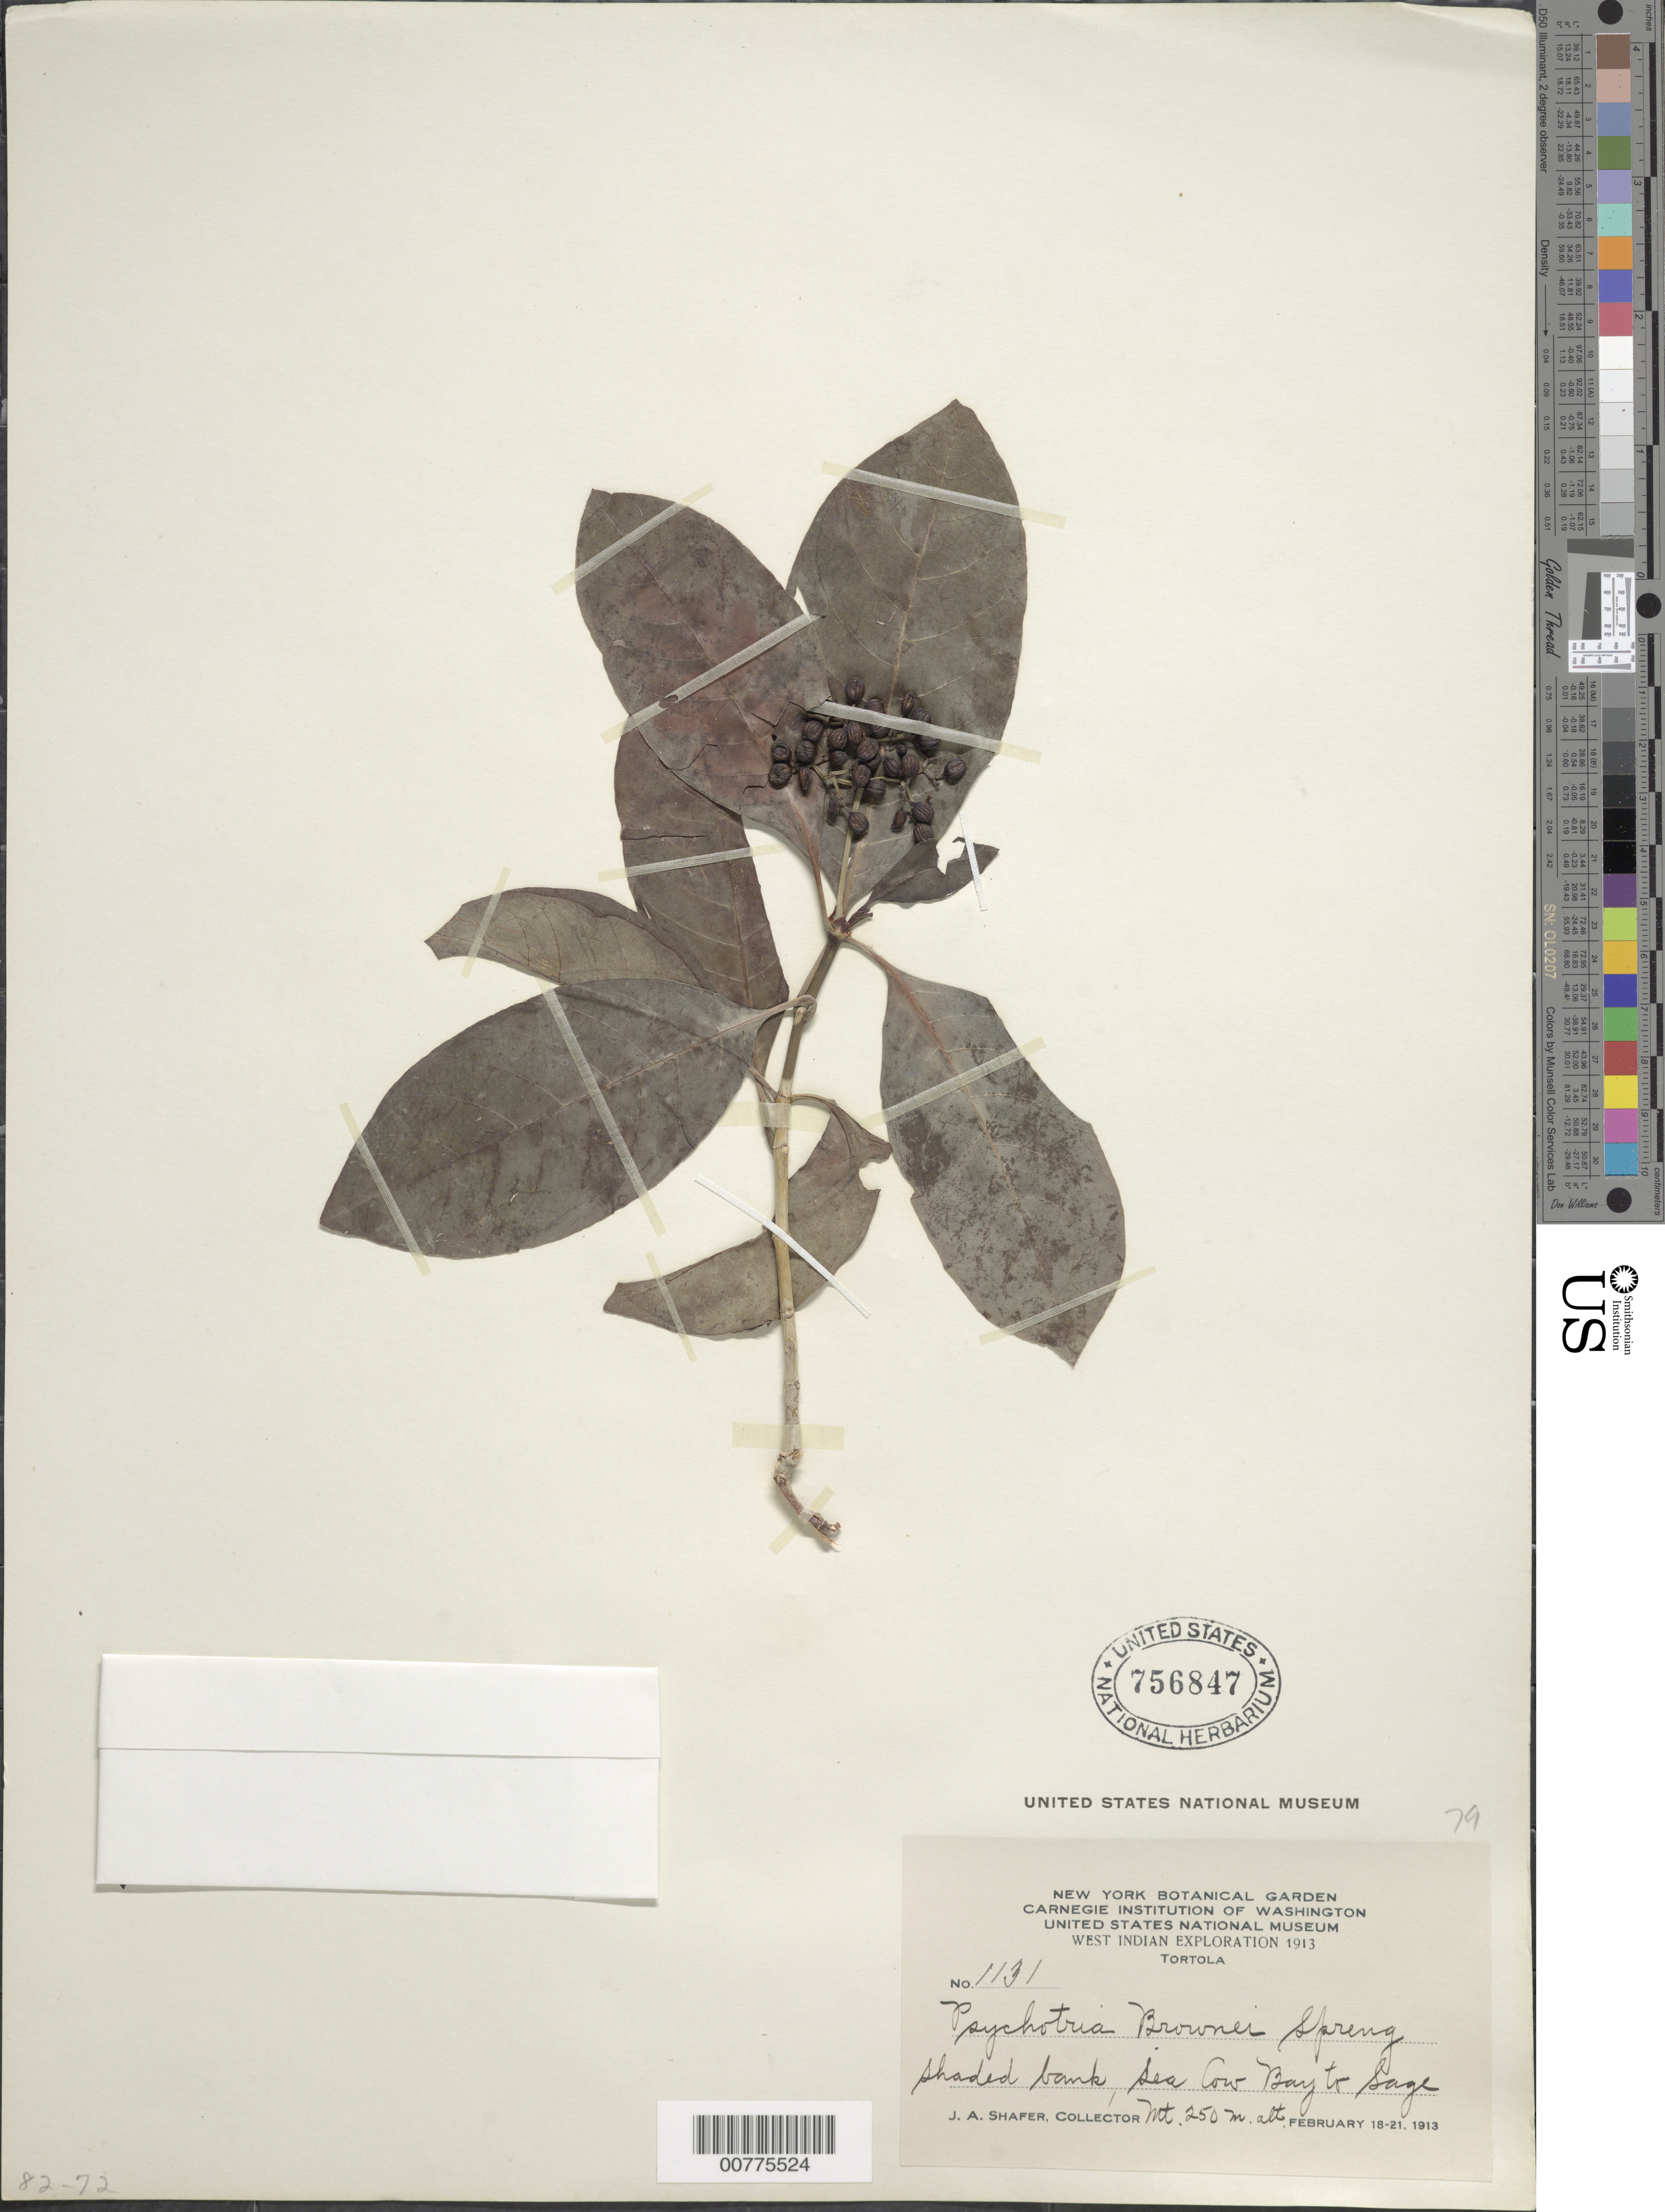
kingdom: Plantae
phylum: Tracheophyta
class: Magnoliopsida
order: Gentianales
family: Rubiaceae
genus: Psychotria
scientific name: Psychotria glabrata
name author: Sw.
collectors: J. A. Shafer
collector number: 1131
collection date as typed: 18 Feb 1913 to 21 Feb 1913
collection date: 1913-02-18/1913-02-21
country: British Virgin Islands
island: Tortola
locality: Sea Cow Bay to Sage Mt.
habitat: Shaded bank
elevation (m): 250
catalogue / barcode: US 756847